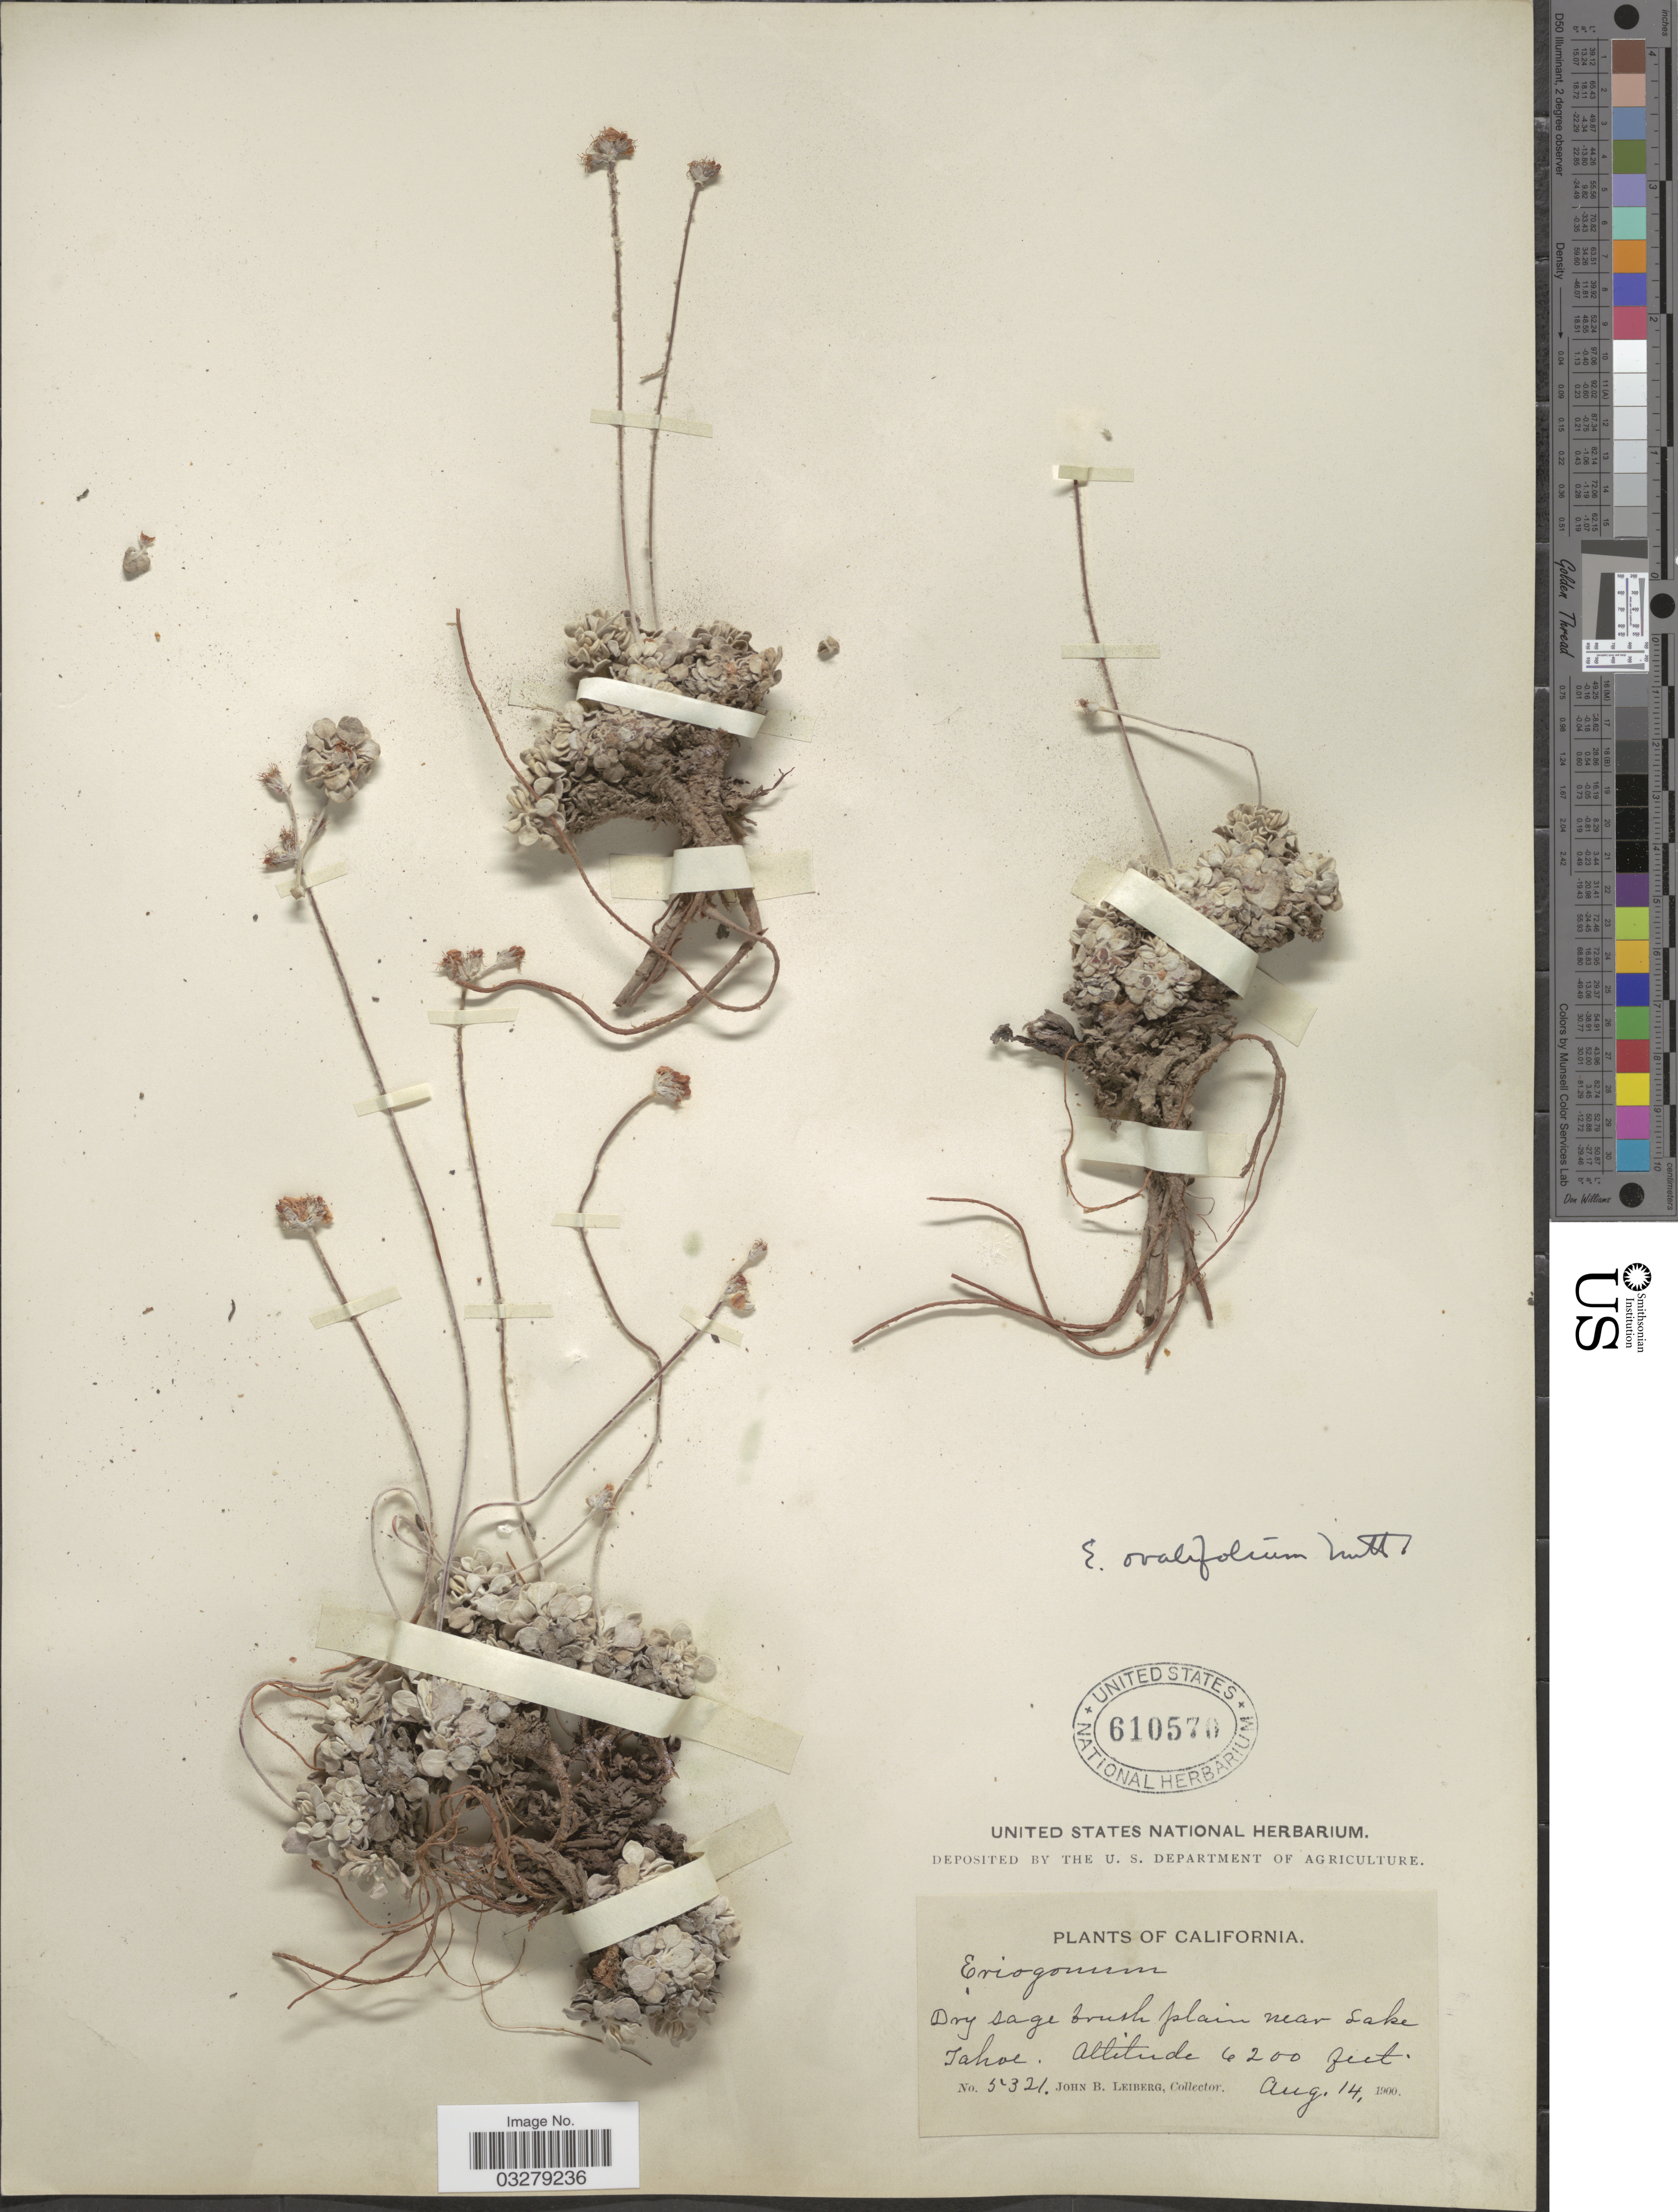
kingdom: Plantae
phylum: Tracheophyta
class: Magnoliopsida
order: Caryophyllales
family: Polygonaceae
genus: Eriogonum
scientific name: Eriogonum ovalifolium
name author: Nutt.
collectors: J. B. Leiberg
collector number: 5321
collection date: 1900-08-14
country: United States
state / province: California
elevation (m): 1890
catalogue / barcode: US 610570